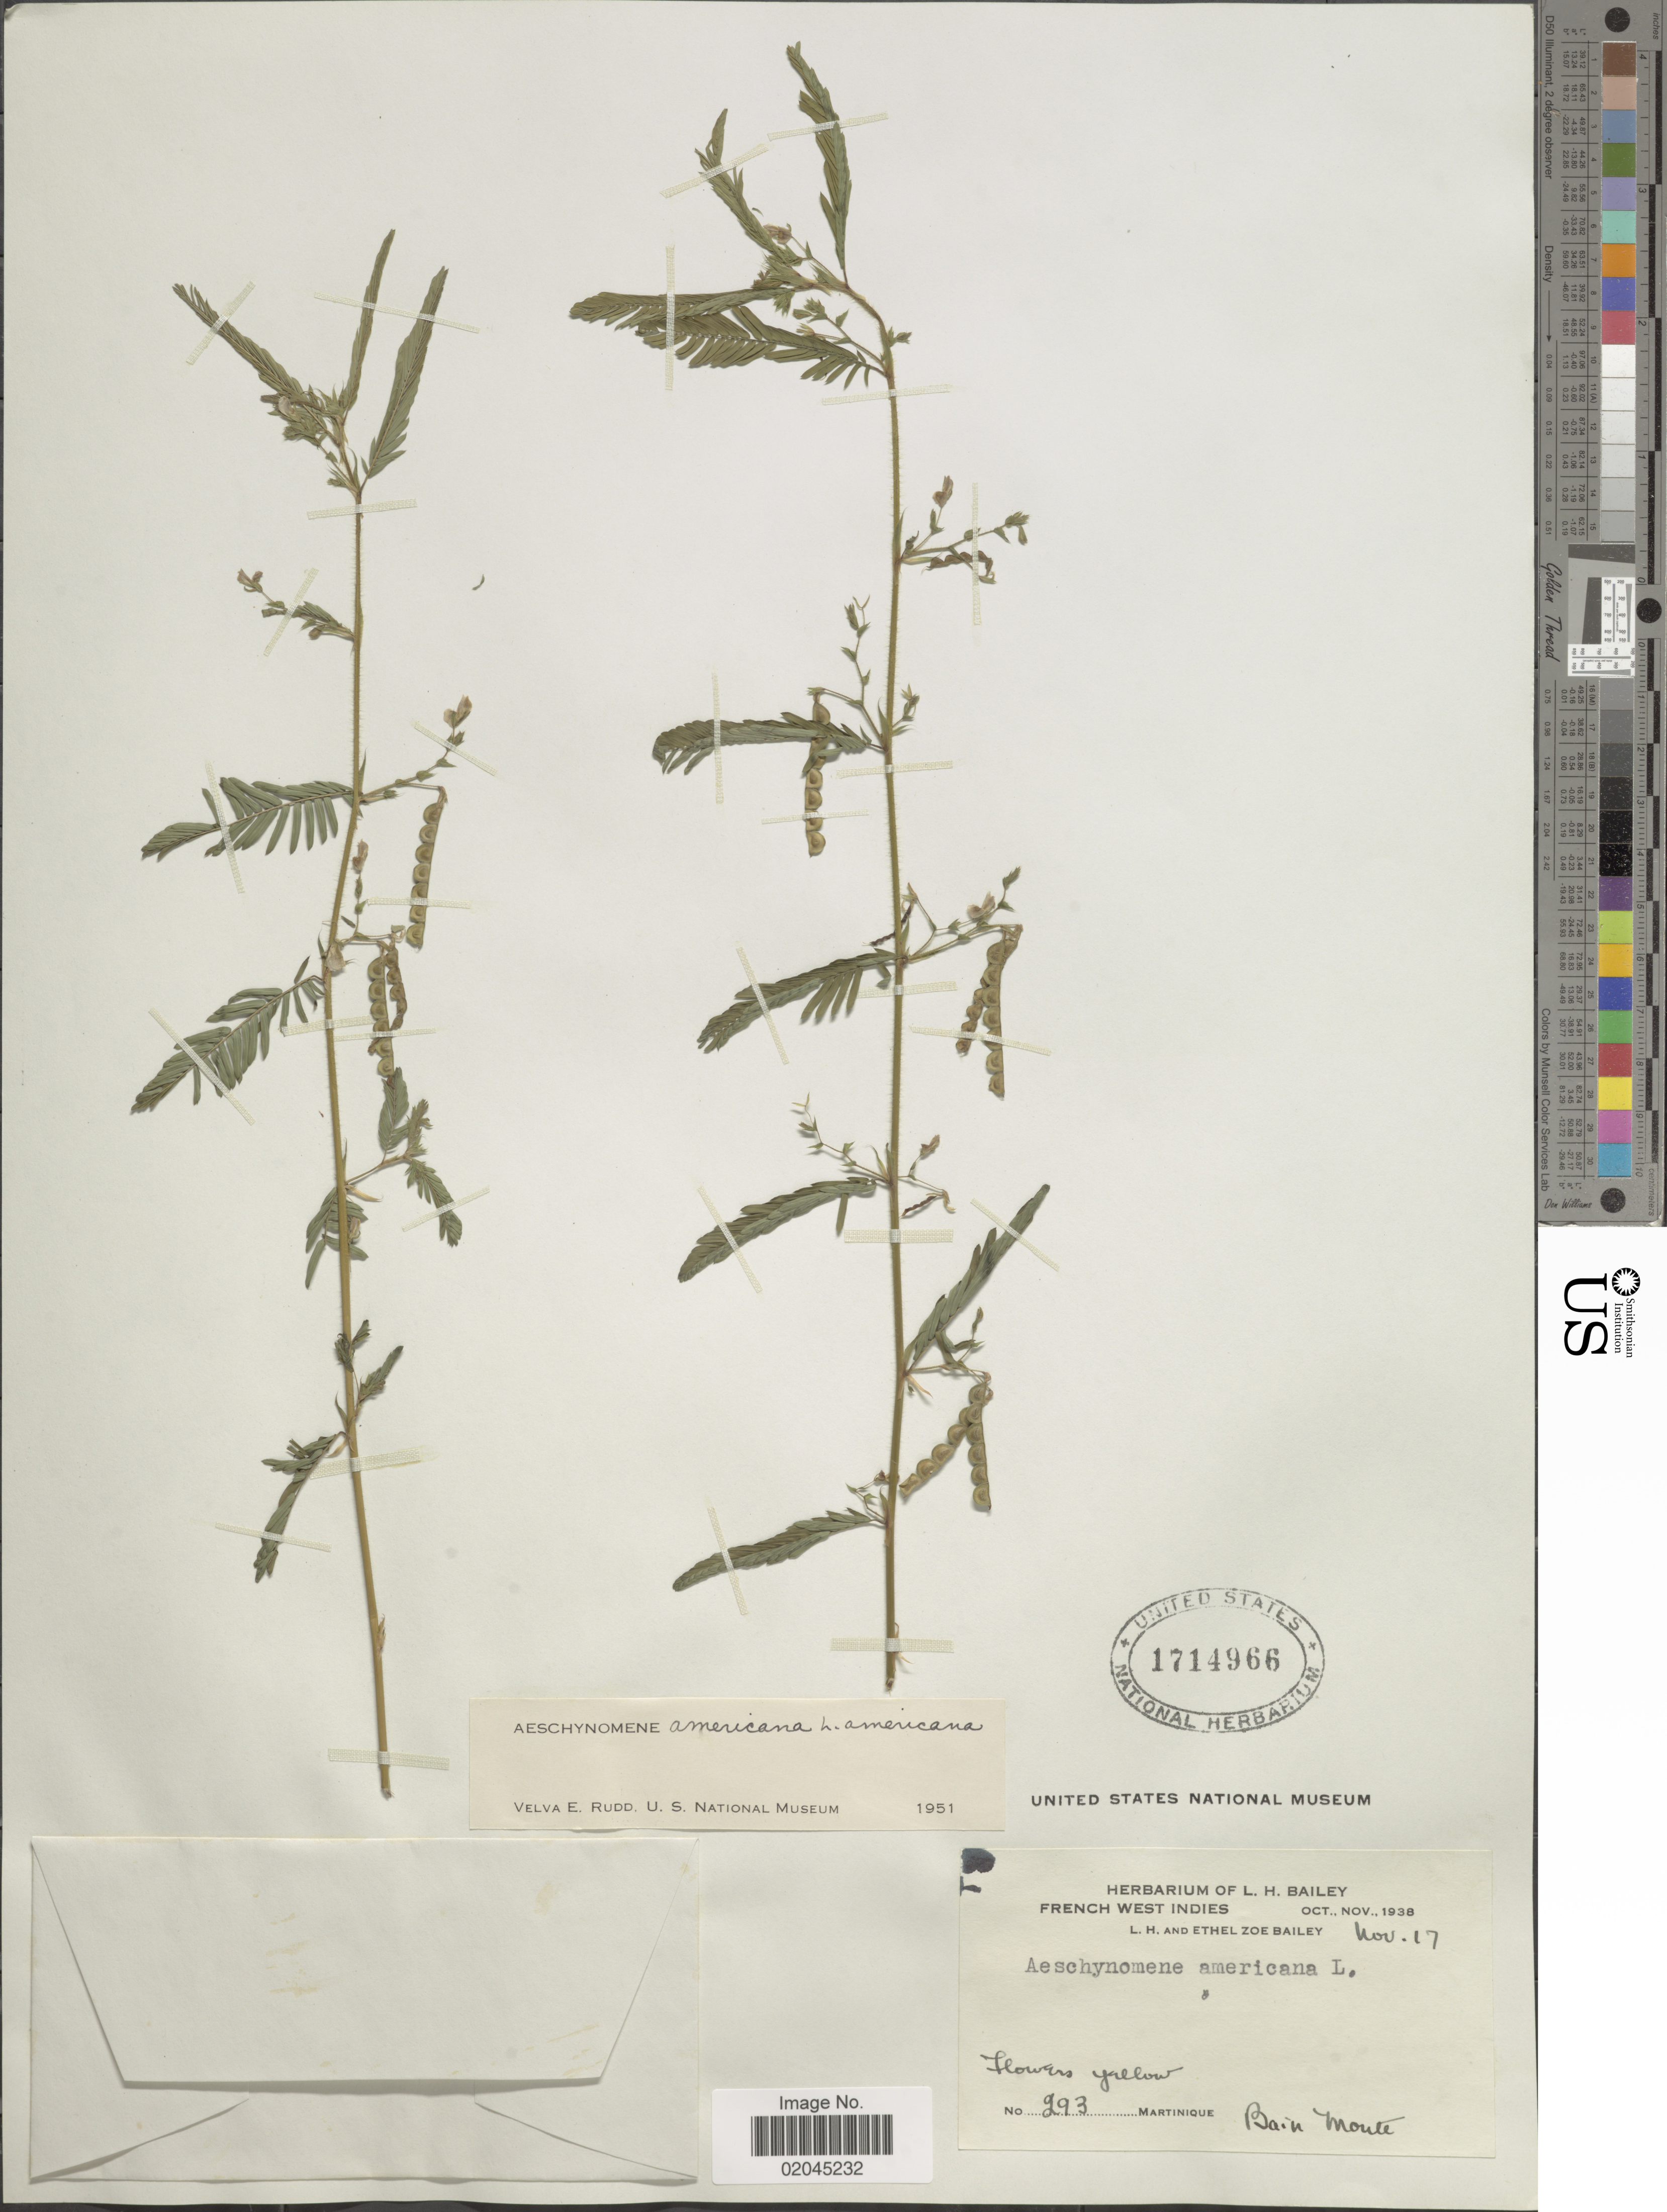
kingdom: Plantae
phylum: Tracheophyta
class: Magnoliopsida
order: Fabales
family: Fabaceae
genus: Aeschynomene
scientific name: Aeschynomene americana var. americana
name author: L.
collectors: L. H. Bailey & E. Z. Bailey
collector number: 293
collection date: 1938-11-17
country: Martinique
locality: Bain Monte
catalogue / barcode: US 1714966